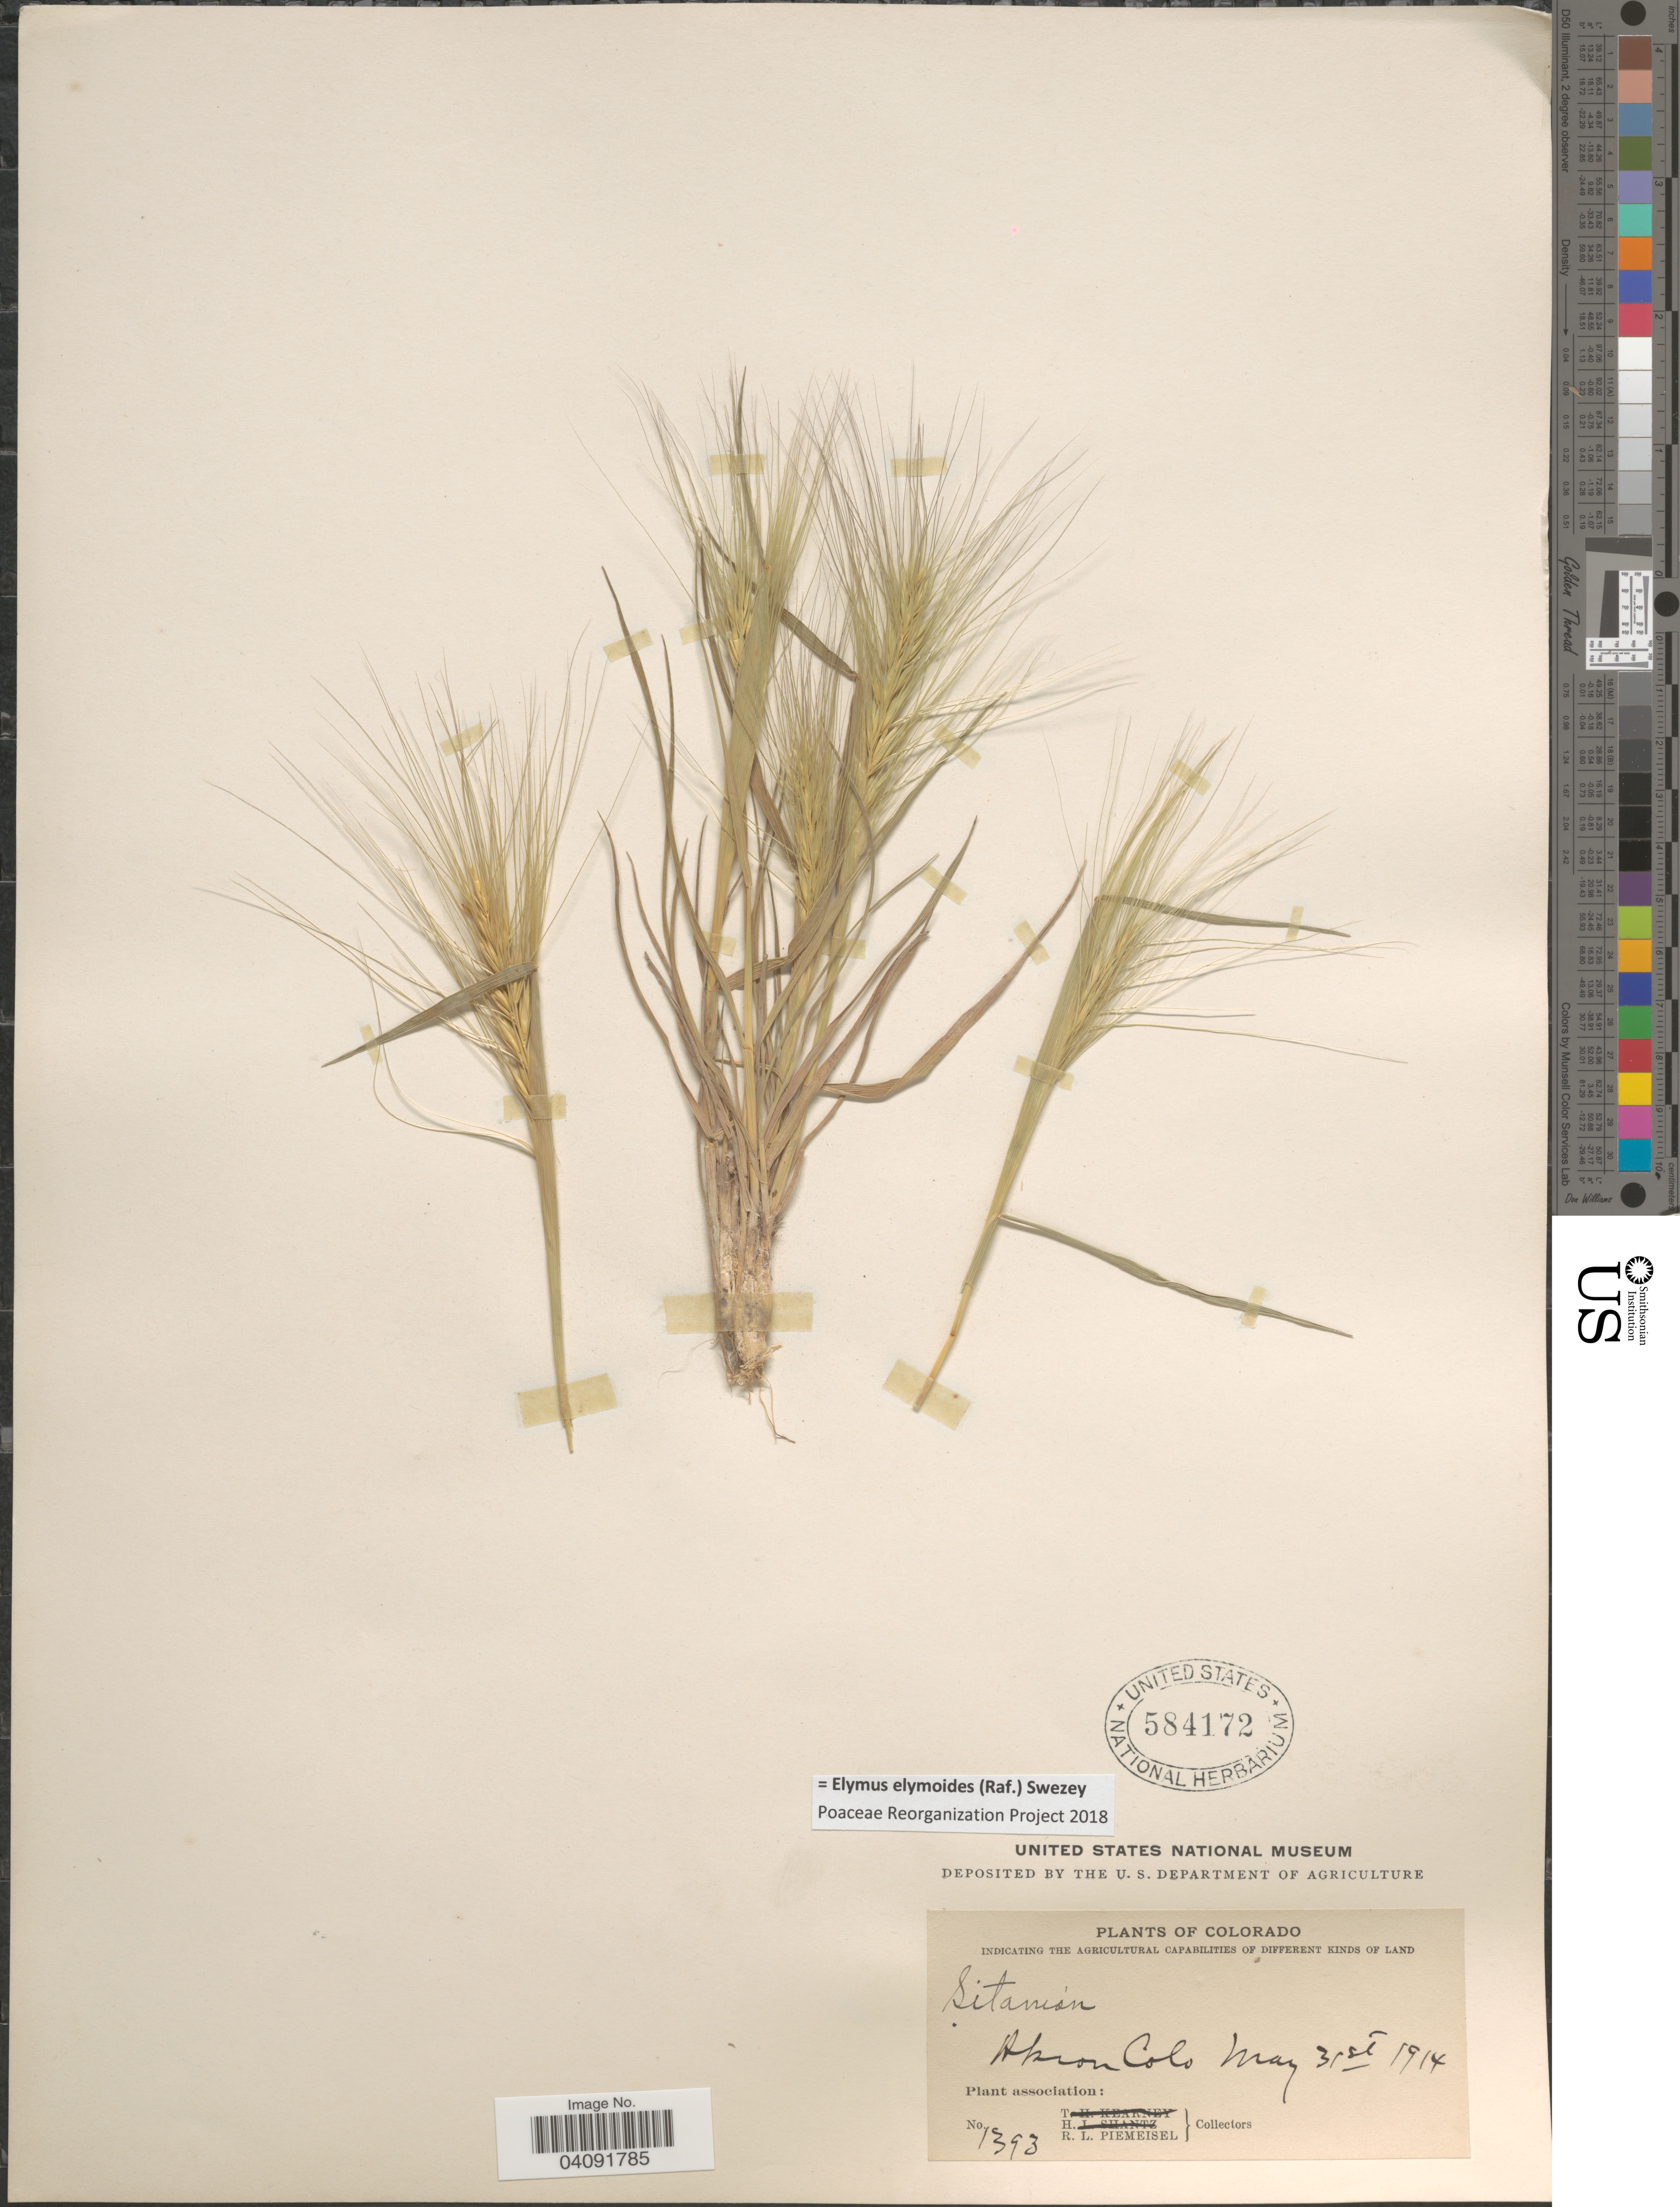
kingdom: Plantae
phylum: Tracheophyta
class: Liliopsida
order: Poales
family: Poaceae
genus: Elymus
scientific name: Elymus elymoides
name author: (Raf.) Swezey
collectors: R. L. Piemeisel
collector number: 1393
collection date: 1914-05-31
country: United States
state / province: Colorado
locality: Akron.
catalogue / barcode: US 584172